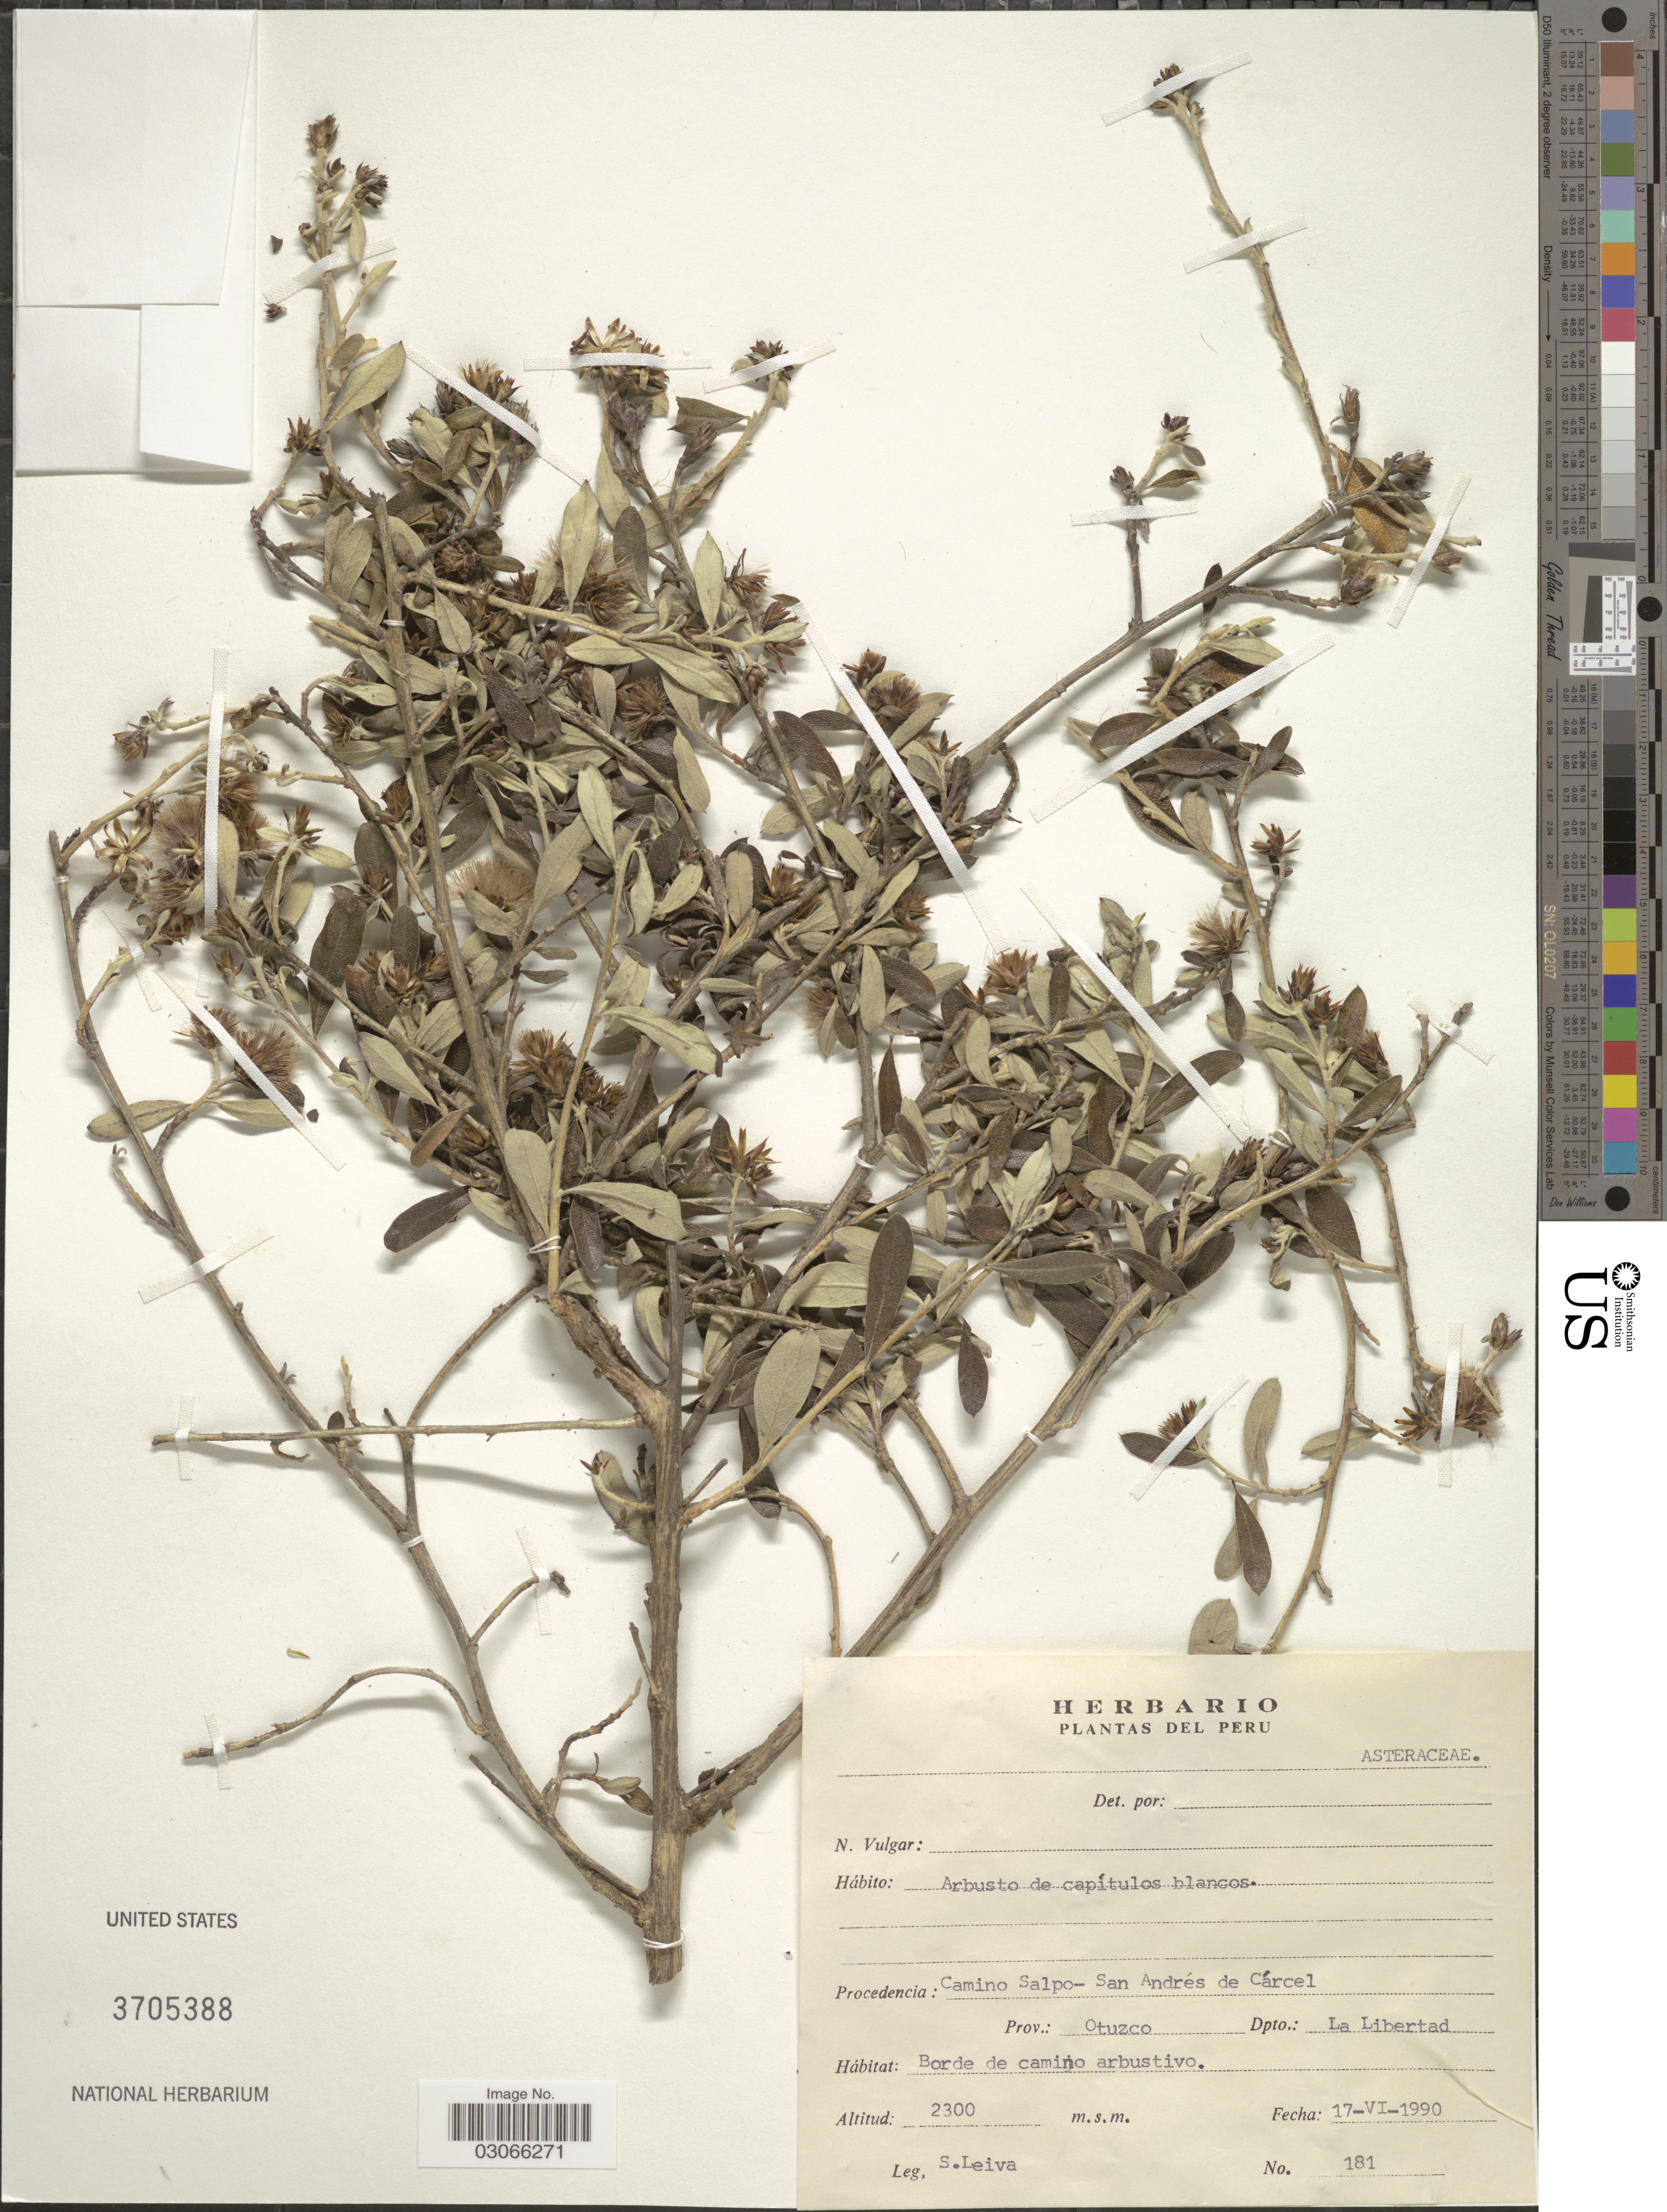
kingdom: Plantae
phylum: Tracheophyta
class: Magnoliopsida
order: Asterales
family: Asteraceae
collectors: S. Leiva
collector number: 181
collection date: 1990-06-17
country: Peru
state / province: La Libertad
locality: Camino Salpo- San Andrés de Cárcel. Prov.: Otuzco Dpto.: La Libertad.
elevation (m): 2300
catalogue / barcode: US 3705388